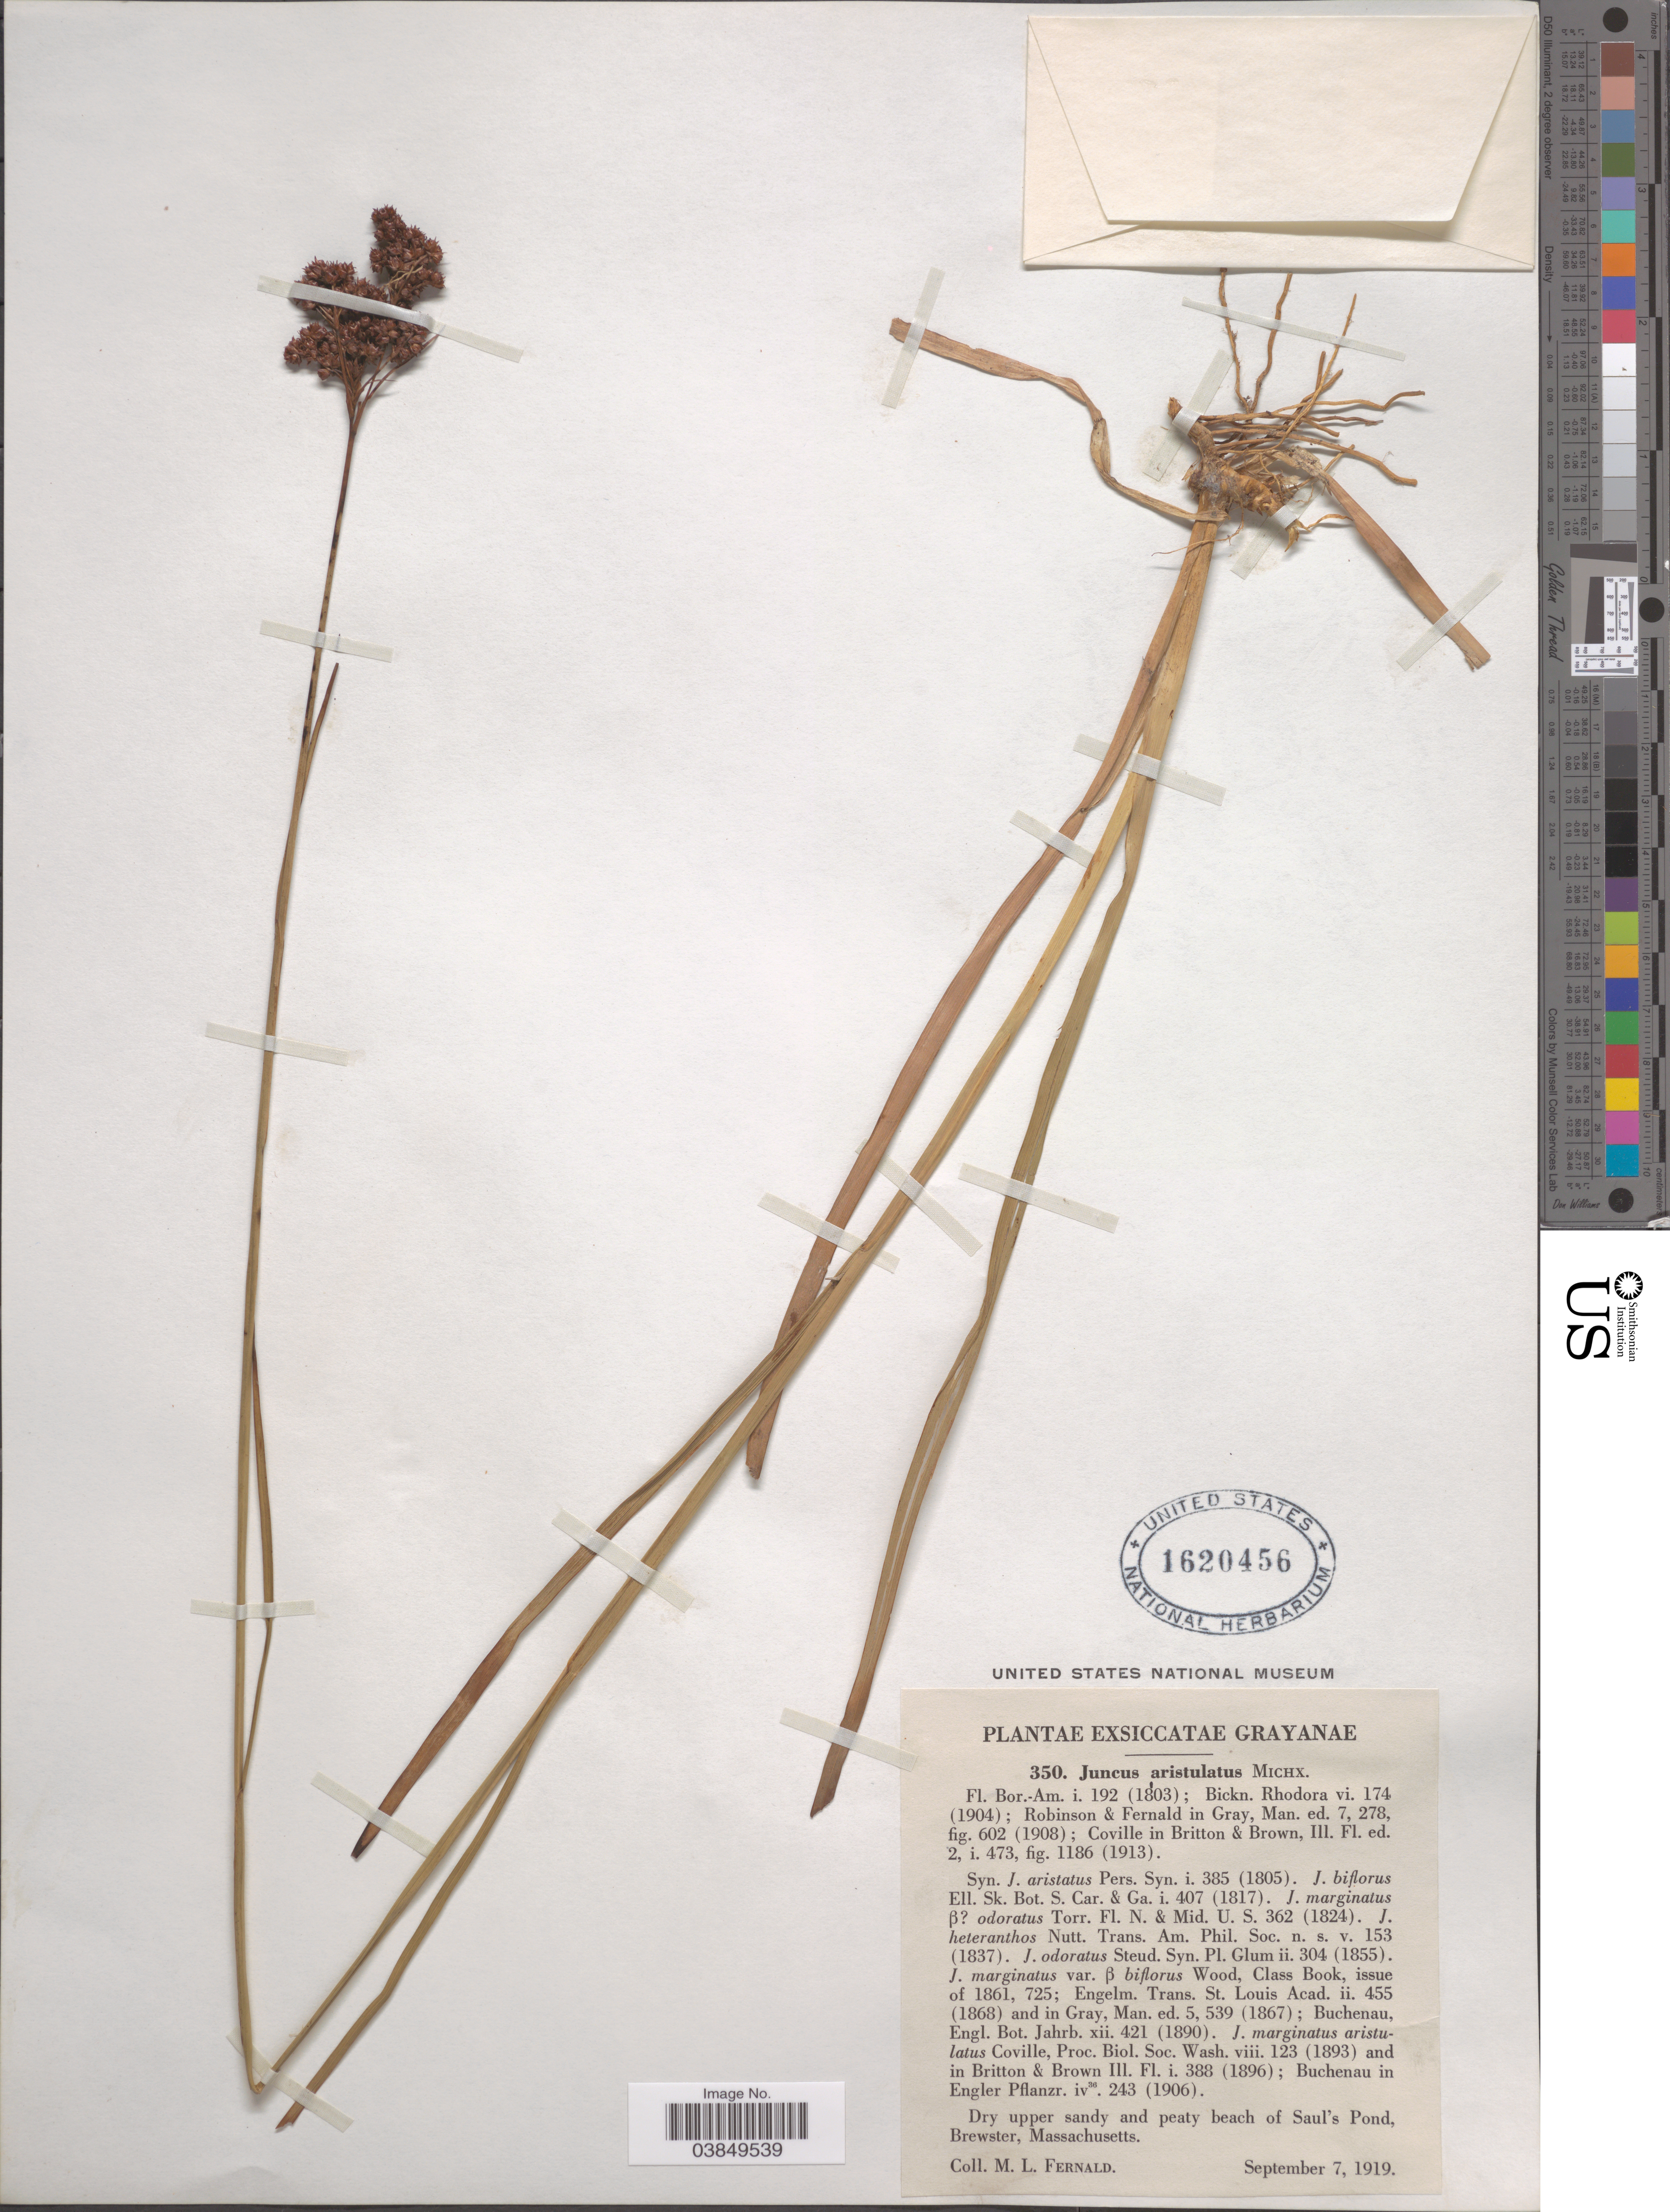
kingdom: Plantae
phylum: Tracheophyta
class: Liliopsida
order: Poales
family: Juncaceae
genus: Juncus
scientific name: Juncus aristulatus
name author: Michx.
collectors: M. L. Fernald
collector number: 350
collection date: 1919-09-07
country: United States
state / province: Massachusetts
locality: Saul's Pond, Brewster.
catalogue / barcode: US 1620456